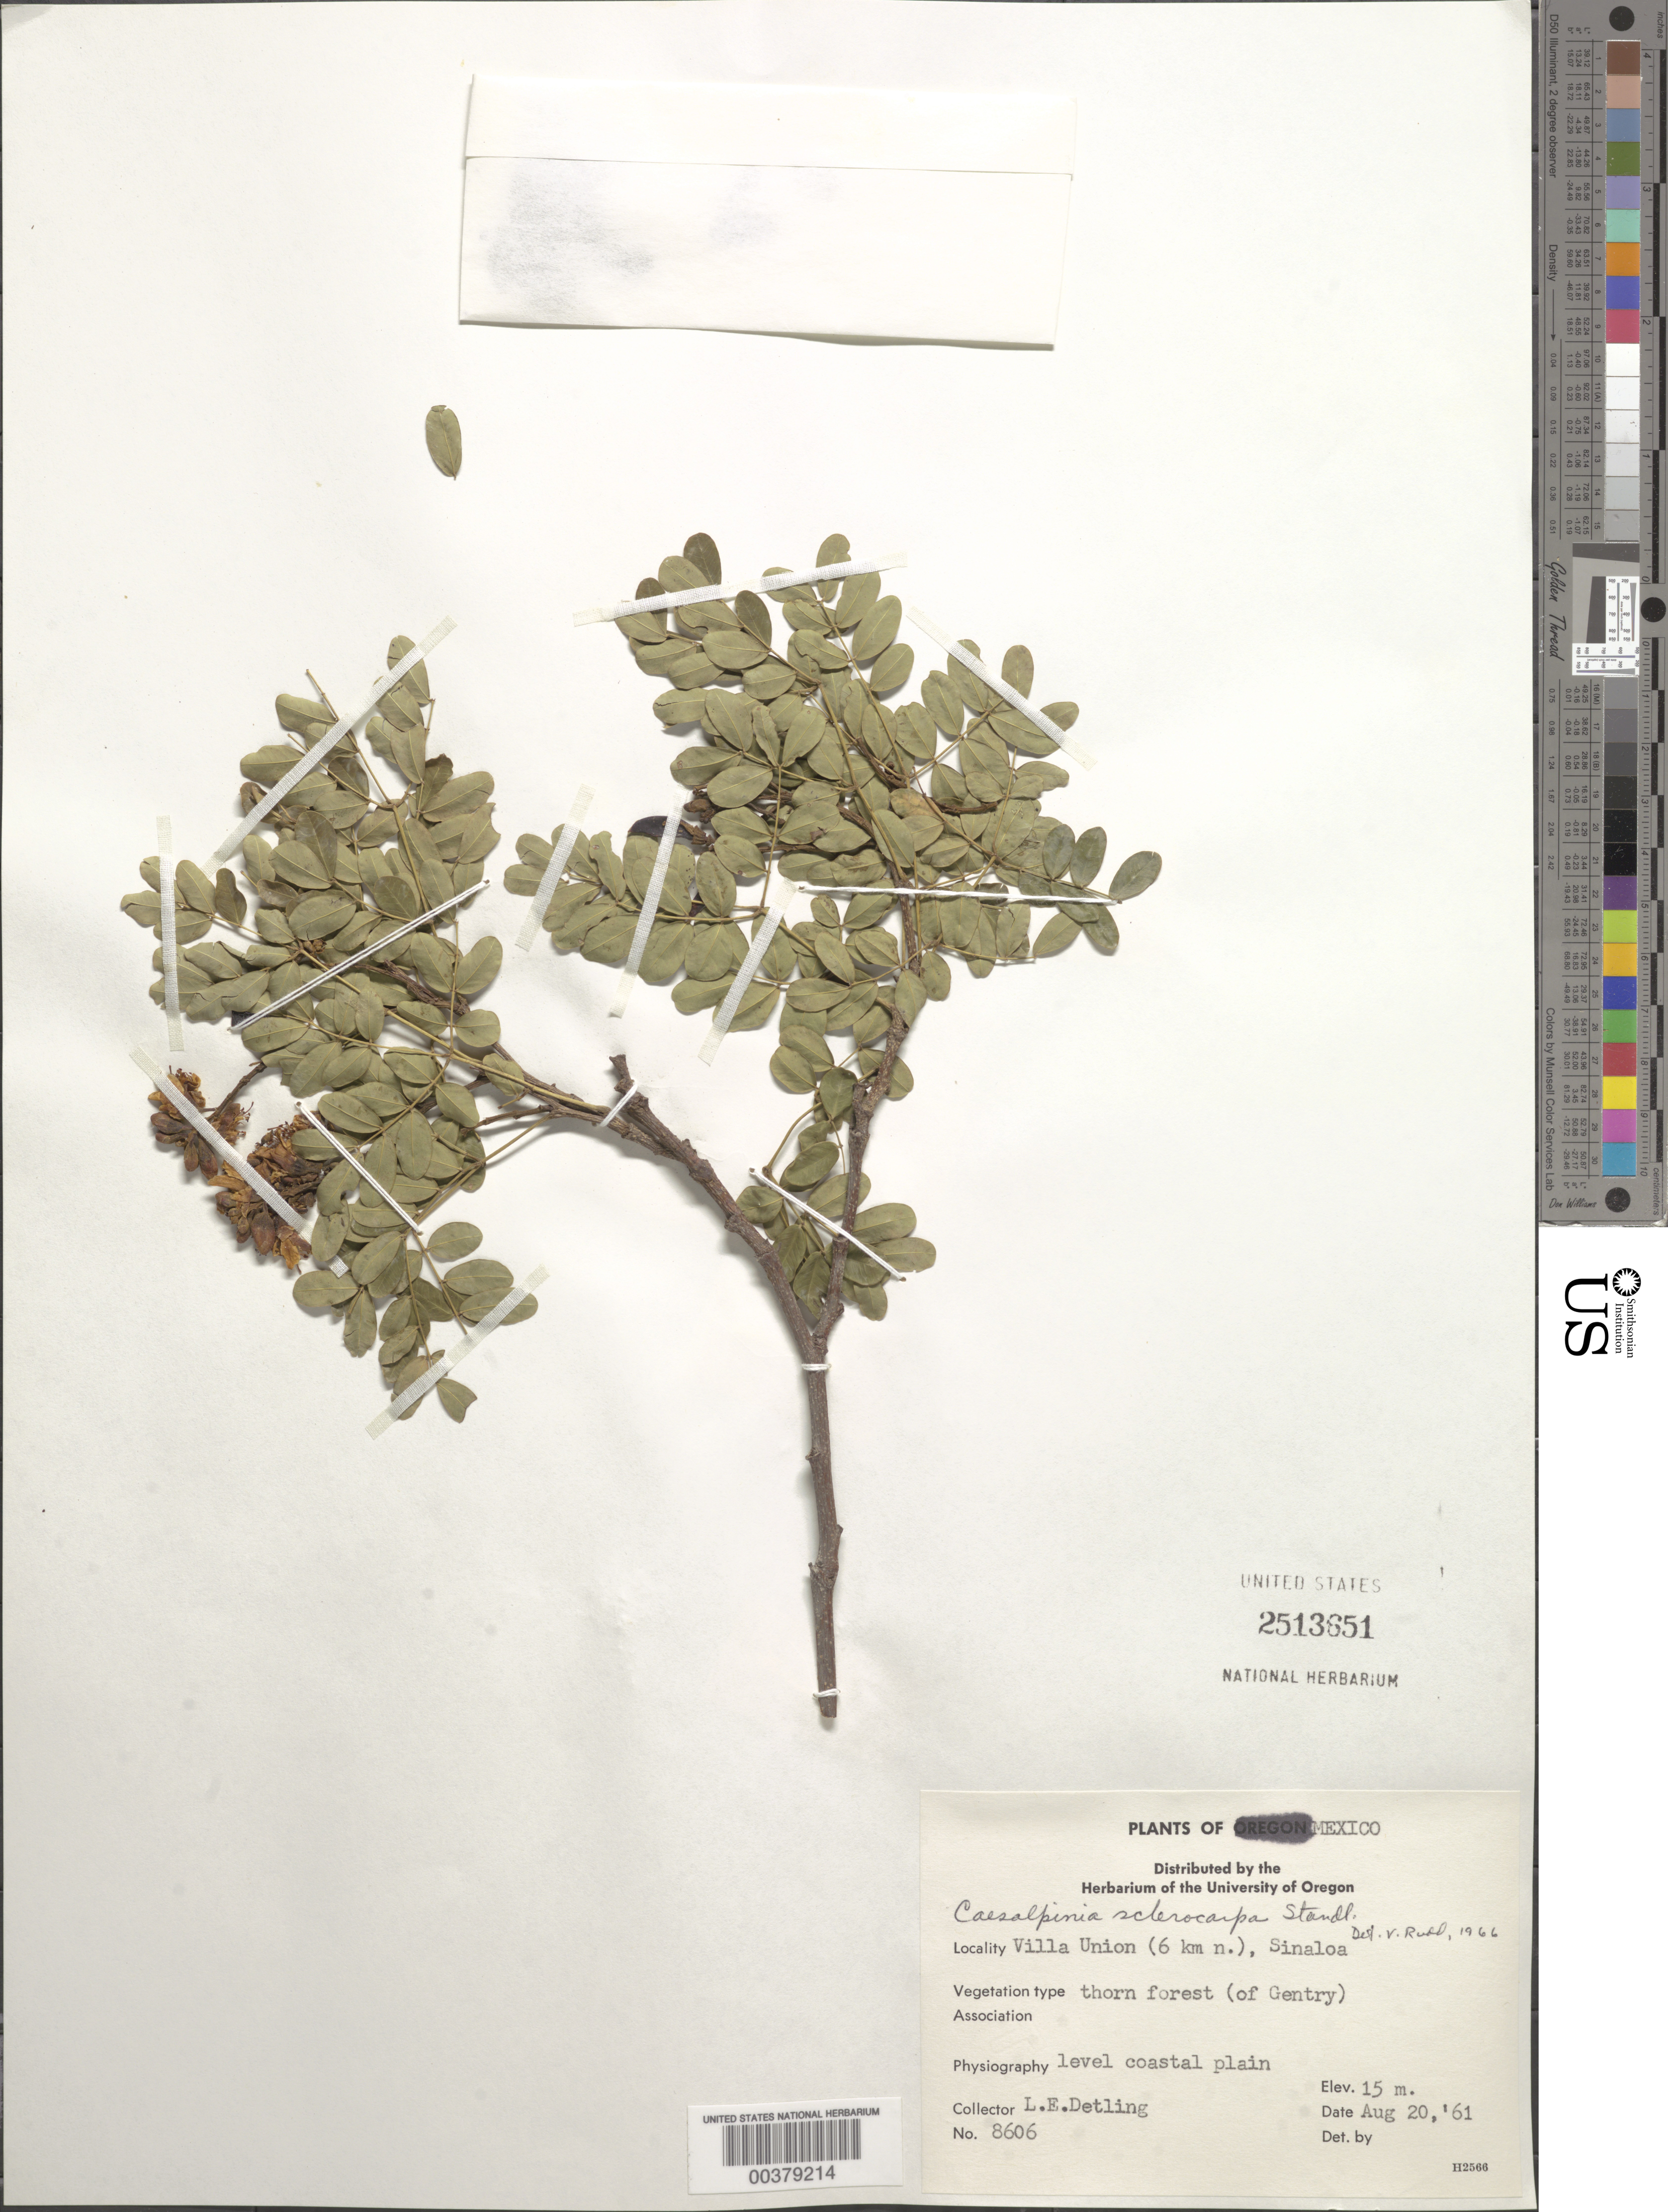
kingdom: Plantae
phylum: Tracheophyta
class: Magnoliopsida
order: Fabales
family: Fabaceae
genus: Libidibia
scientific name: Libidibia sclerocarpa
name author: (Standl.) Britton & Rose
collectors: L. E. Detling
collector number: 8606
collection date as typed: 20 Aug 1961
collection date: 1961-08-20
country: Mexico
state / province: Sinaloa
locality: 6 km N of Villa Union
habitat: Thorn forest; level coastal plain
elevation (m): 15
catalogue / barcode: US 2513651